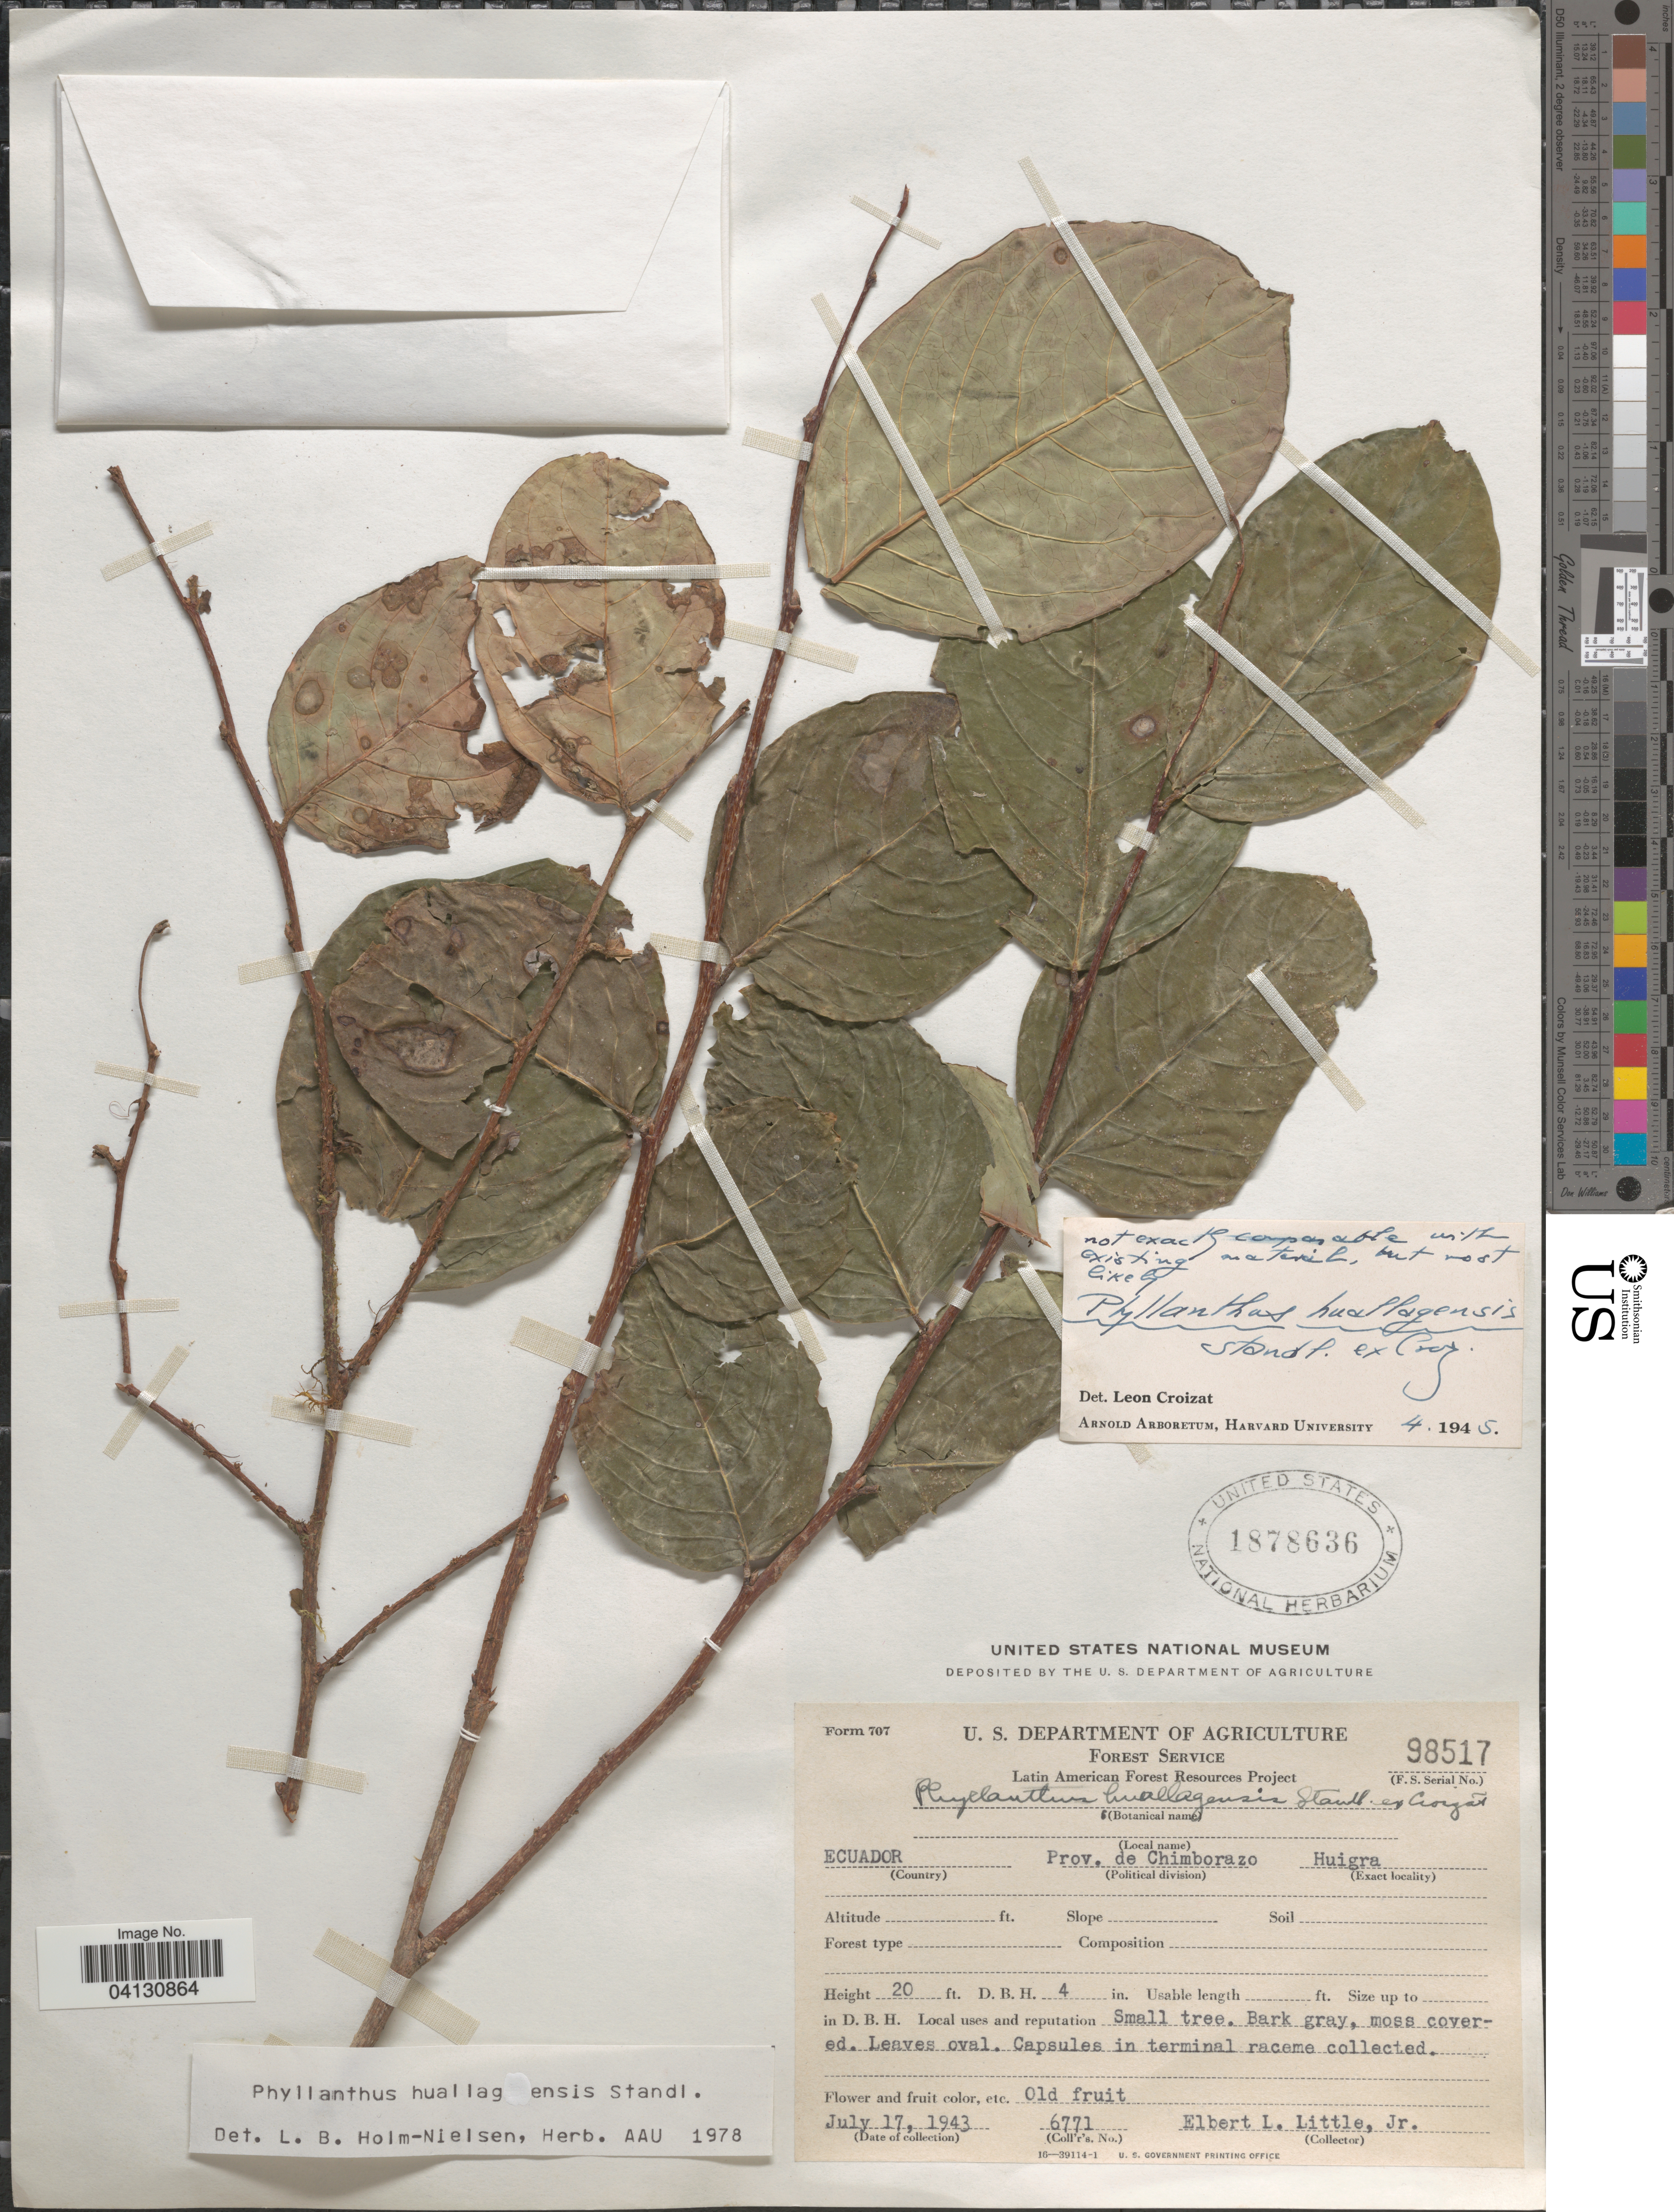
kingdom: Plantae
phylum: Tracheophyta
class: Magnoliopsida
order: Malpighiales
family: Phyllanthaceae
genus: Phyllanthus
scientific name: Phyllanthus huallagensis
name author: Standl. ex Croizat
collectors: E. L. Little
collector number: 6771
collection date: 1943-07-17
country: Ecuador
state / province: Chimborazo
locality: Huigra.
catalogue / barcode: US 1878636